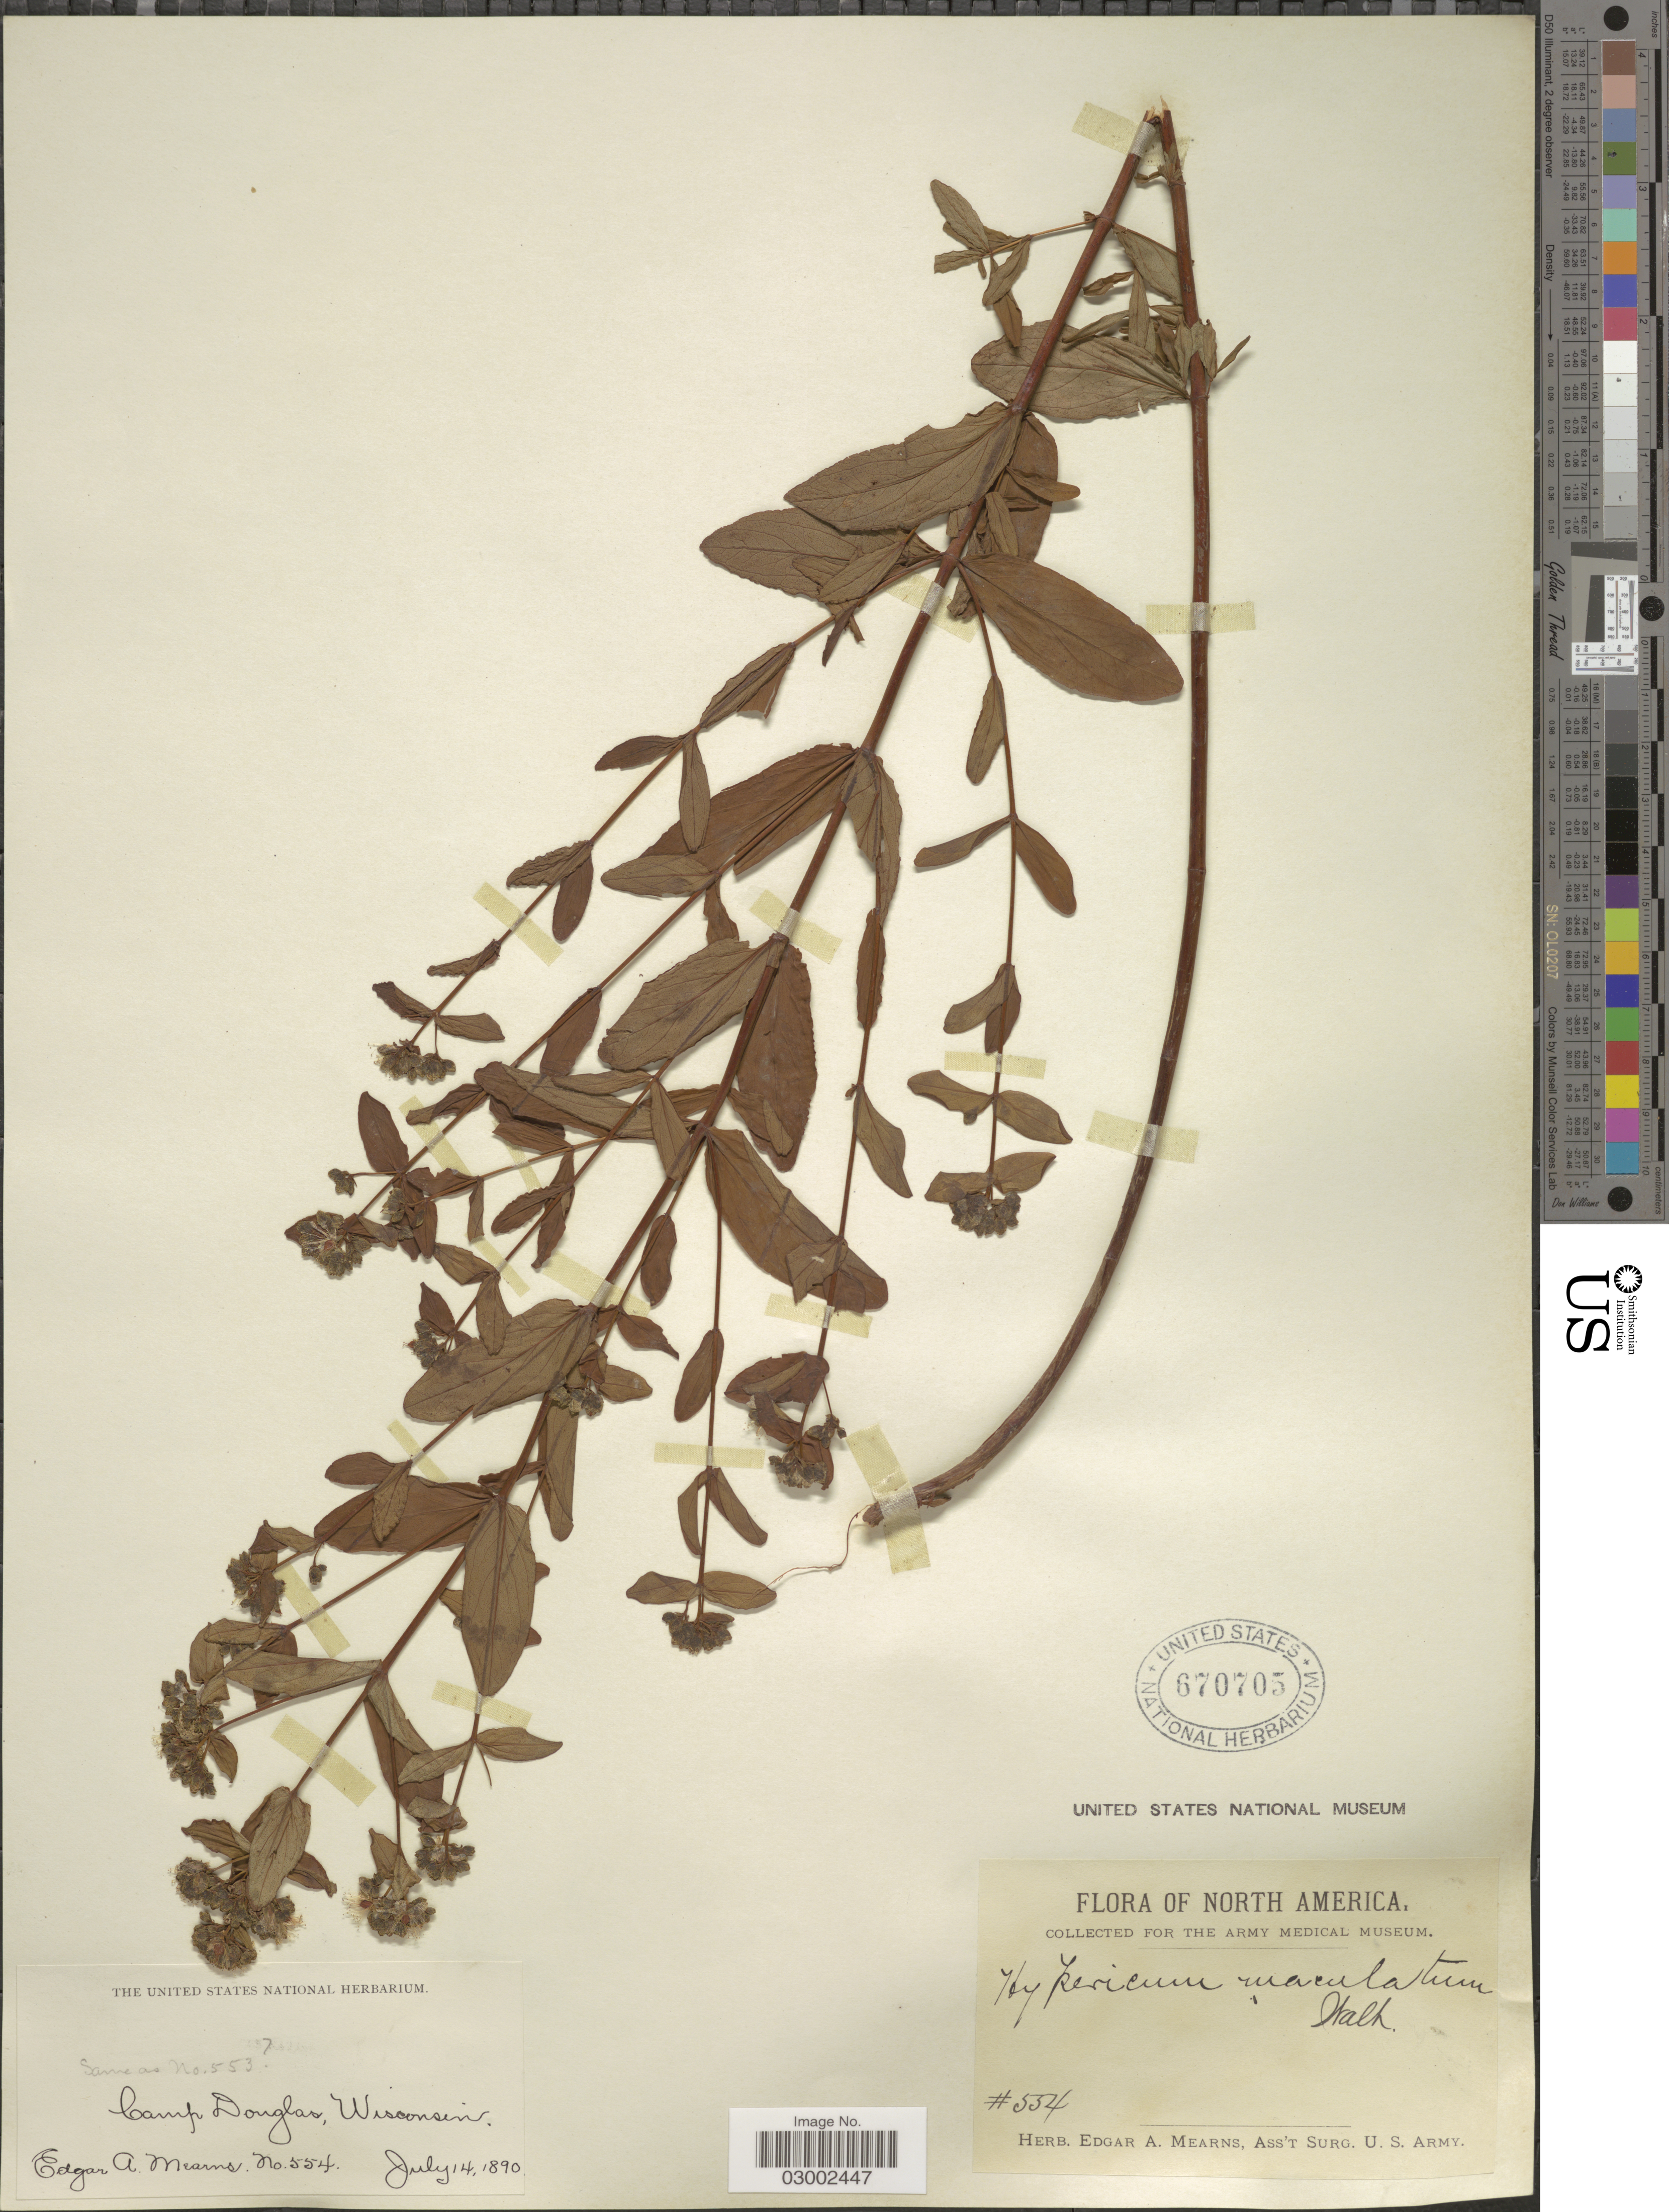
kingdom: Plantae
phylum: Tracheophyta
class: Magnoliopsida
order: Malpighiales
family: Hypericaceae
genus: Hypericum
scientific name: Hypericum punctatum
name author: Lam.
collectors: E. A. Mearns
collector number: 554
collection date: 1890-07-14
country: United States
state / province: Wisconsin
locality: Camp Douglas.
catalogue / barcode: US 670705